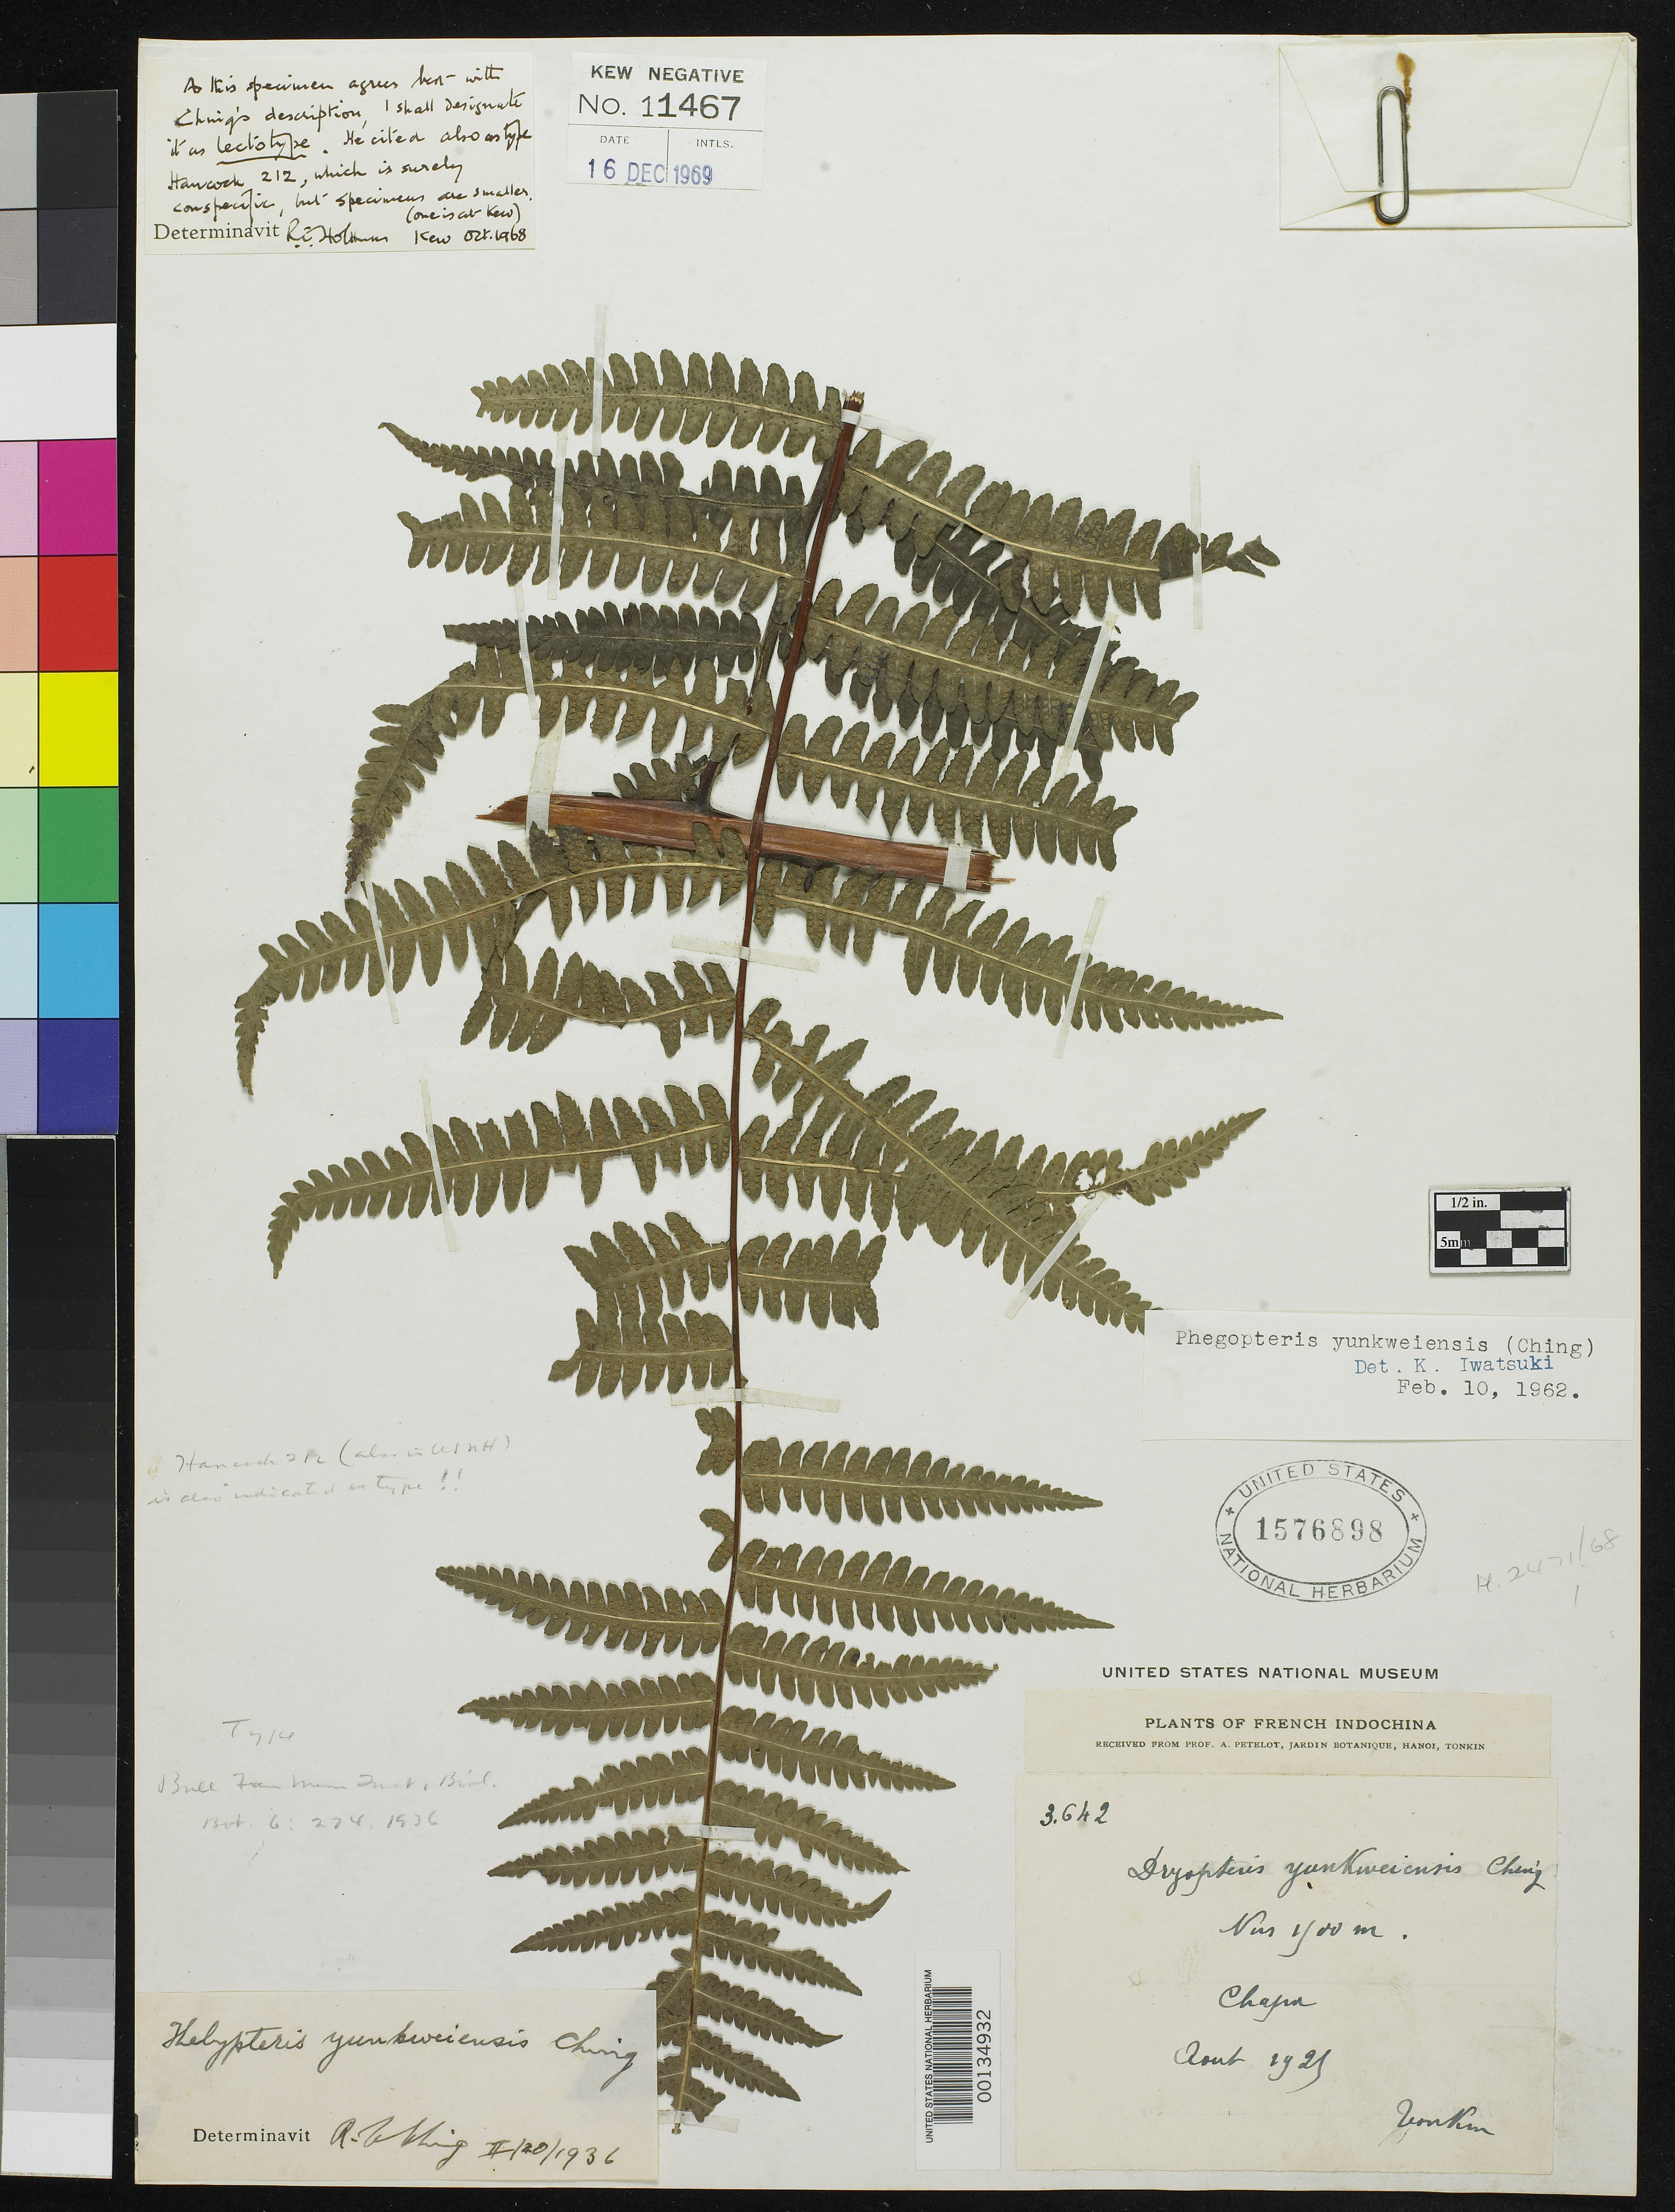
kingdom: Plantae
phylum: Tracheophyta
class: Polypodiopsida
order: Polypodiales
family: Thelypteridaceae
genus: Thelypteris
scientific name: Thelypteris yunkweiensis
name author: Ching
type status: Holotype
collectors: P. A. Pételot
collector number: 3642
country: Vietnam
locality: Tonkin.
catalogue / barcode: US 1576898